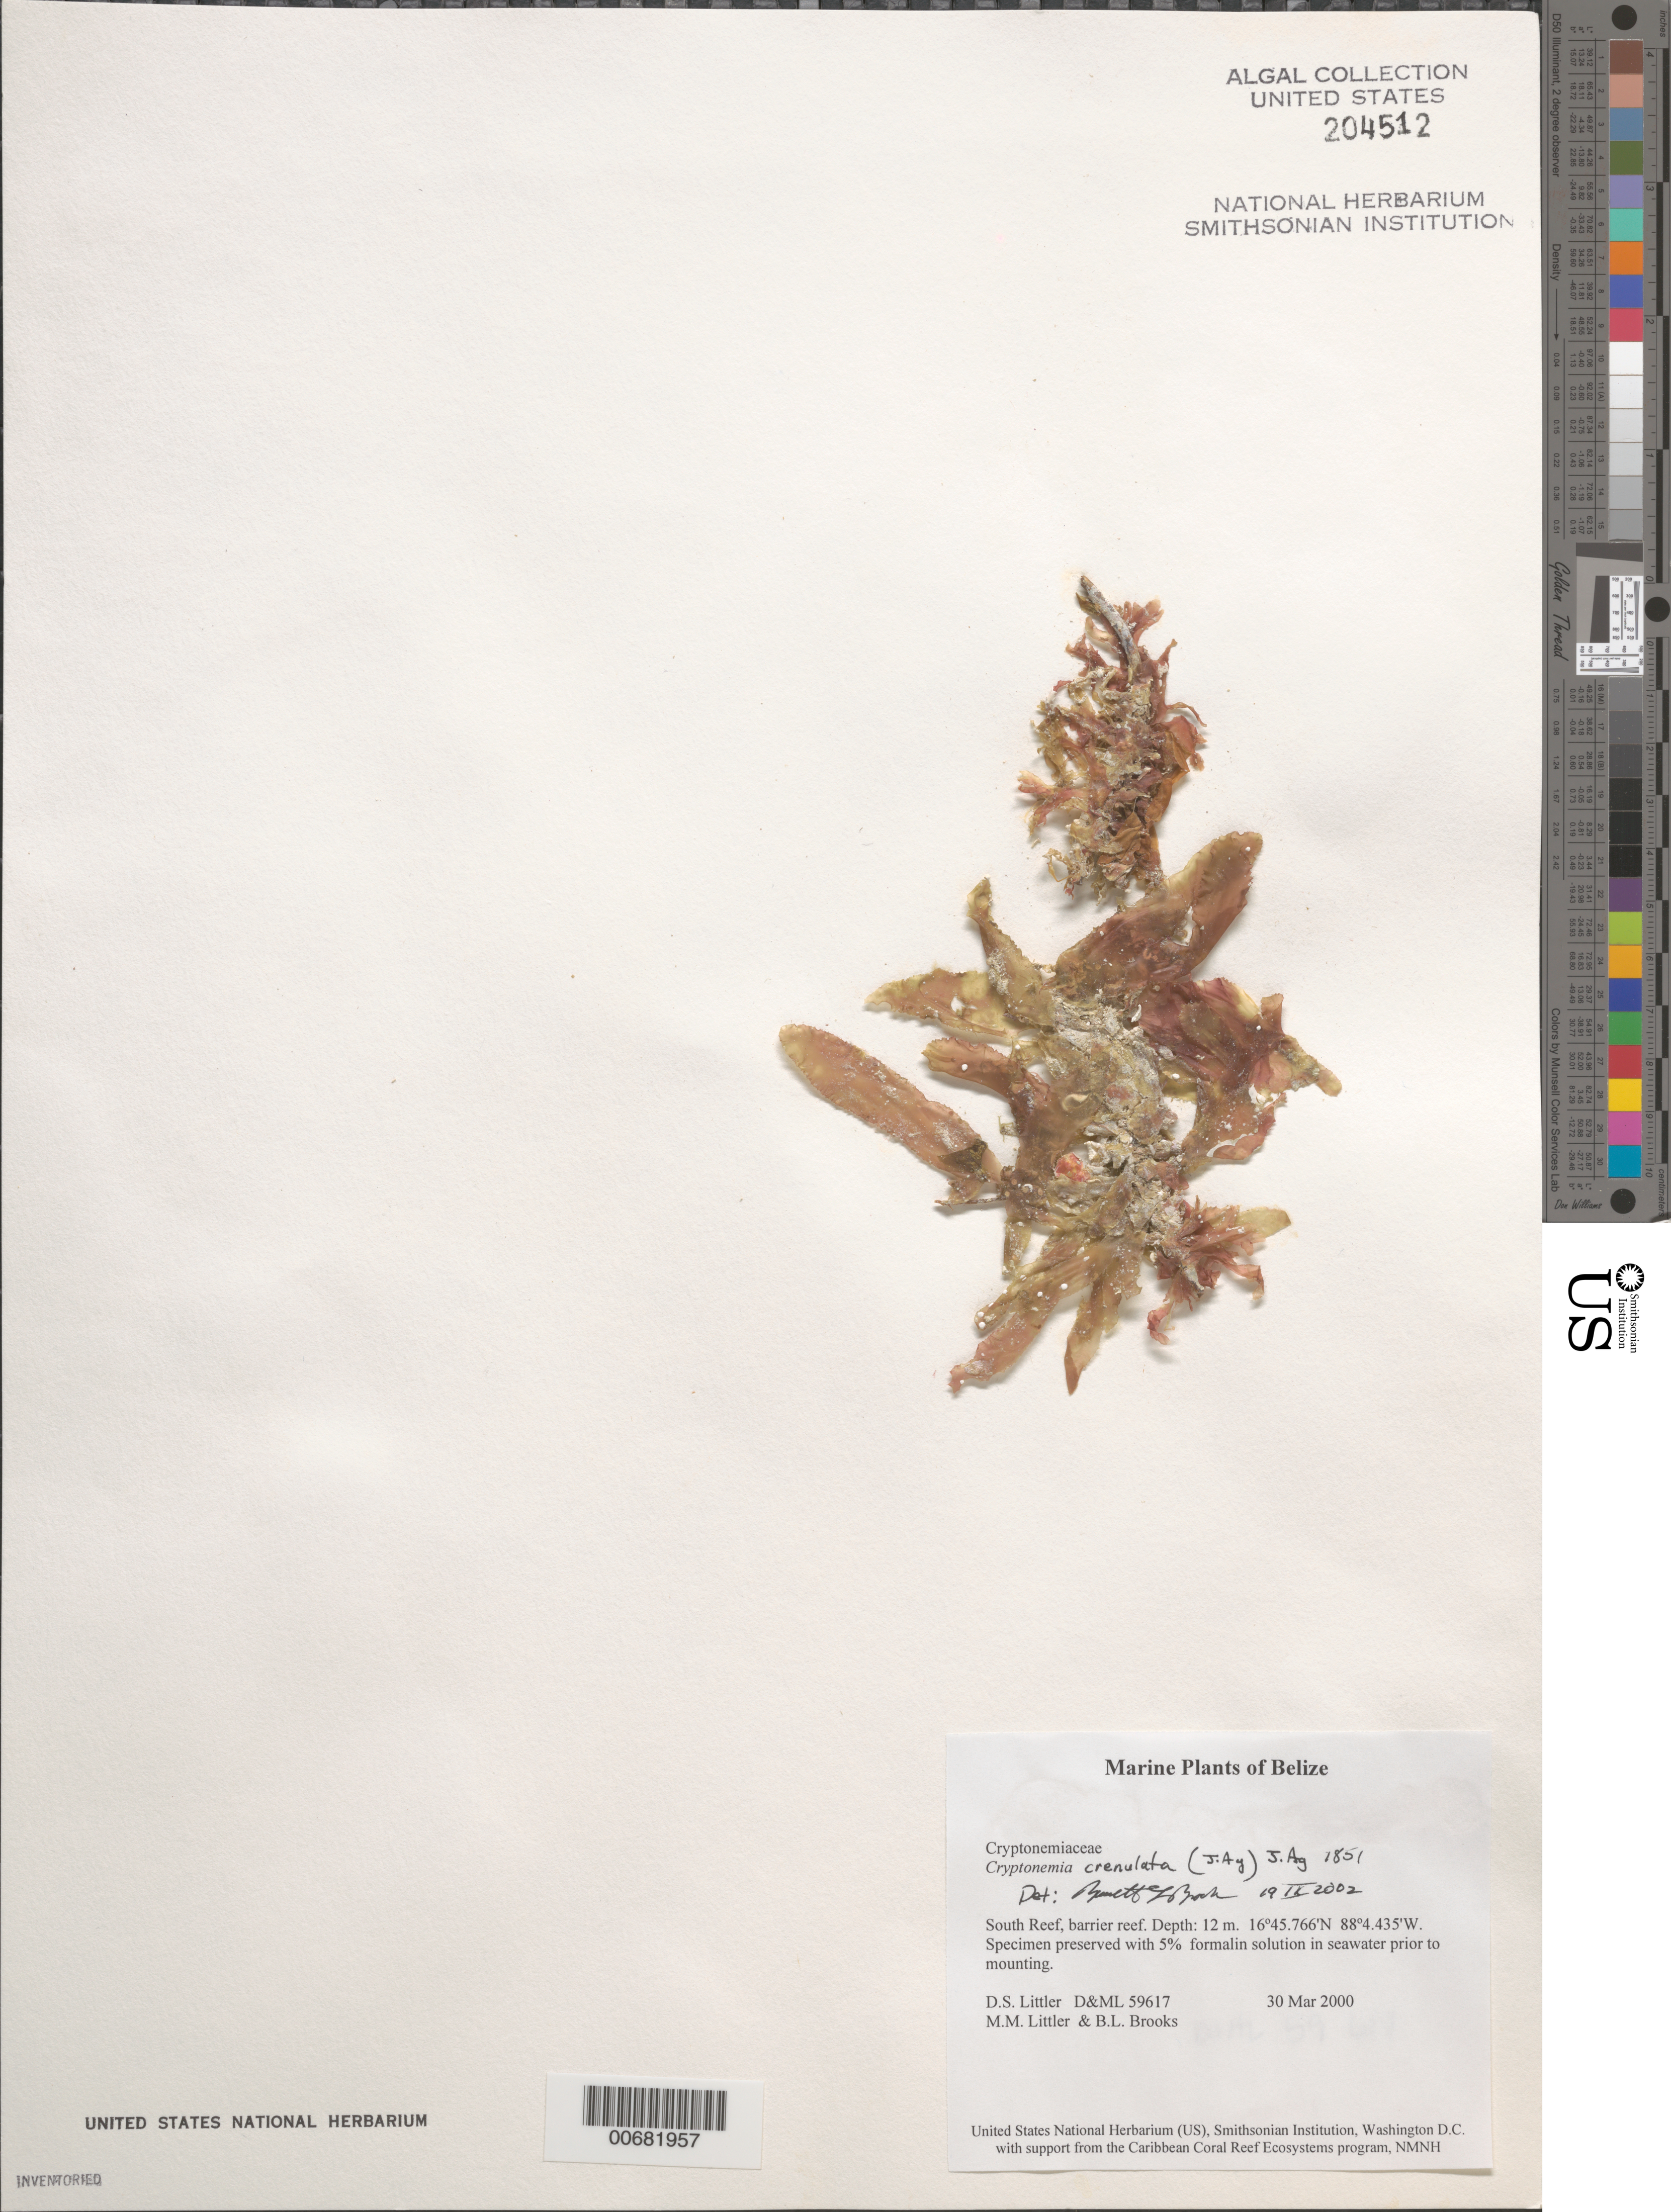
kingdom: Plantae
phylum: Rhodophyta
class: Florideophyceae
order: Halymeniales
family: Halymeniaceae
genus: Cryptonemia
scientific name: Cryptonemia crenulata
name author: (J. Agardh) J. Agardh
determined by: Brooks, B. L., (BOT), Smithsonian Institution - National Museum of Natural History (UNITED STATES)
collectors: D. S. Littler, M. M. Littler & B. Brooks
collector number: D&ML 59617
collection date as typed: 30 Mar 2000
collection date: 2000-03-30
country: Belize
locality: South Reef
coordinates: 16 45.766' N, 88 4.435' W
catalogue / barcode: US 204512